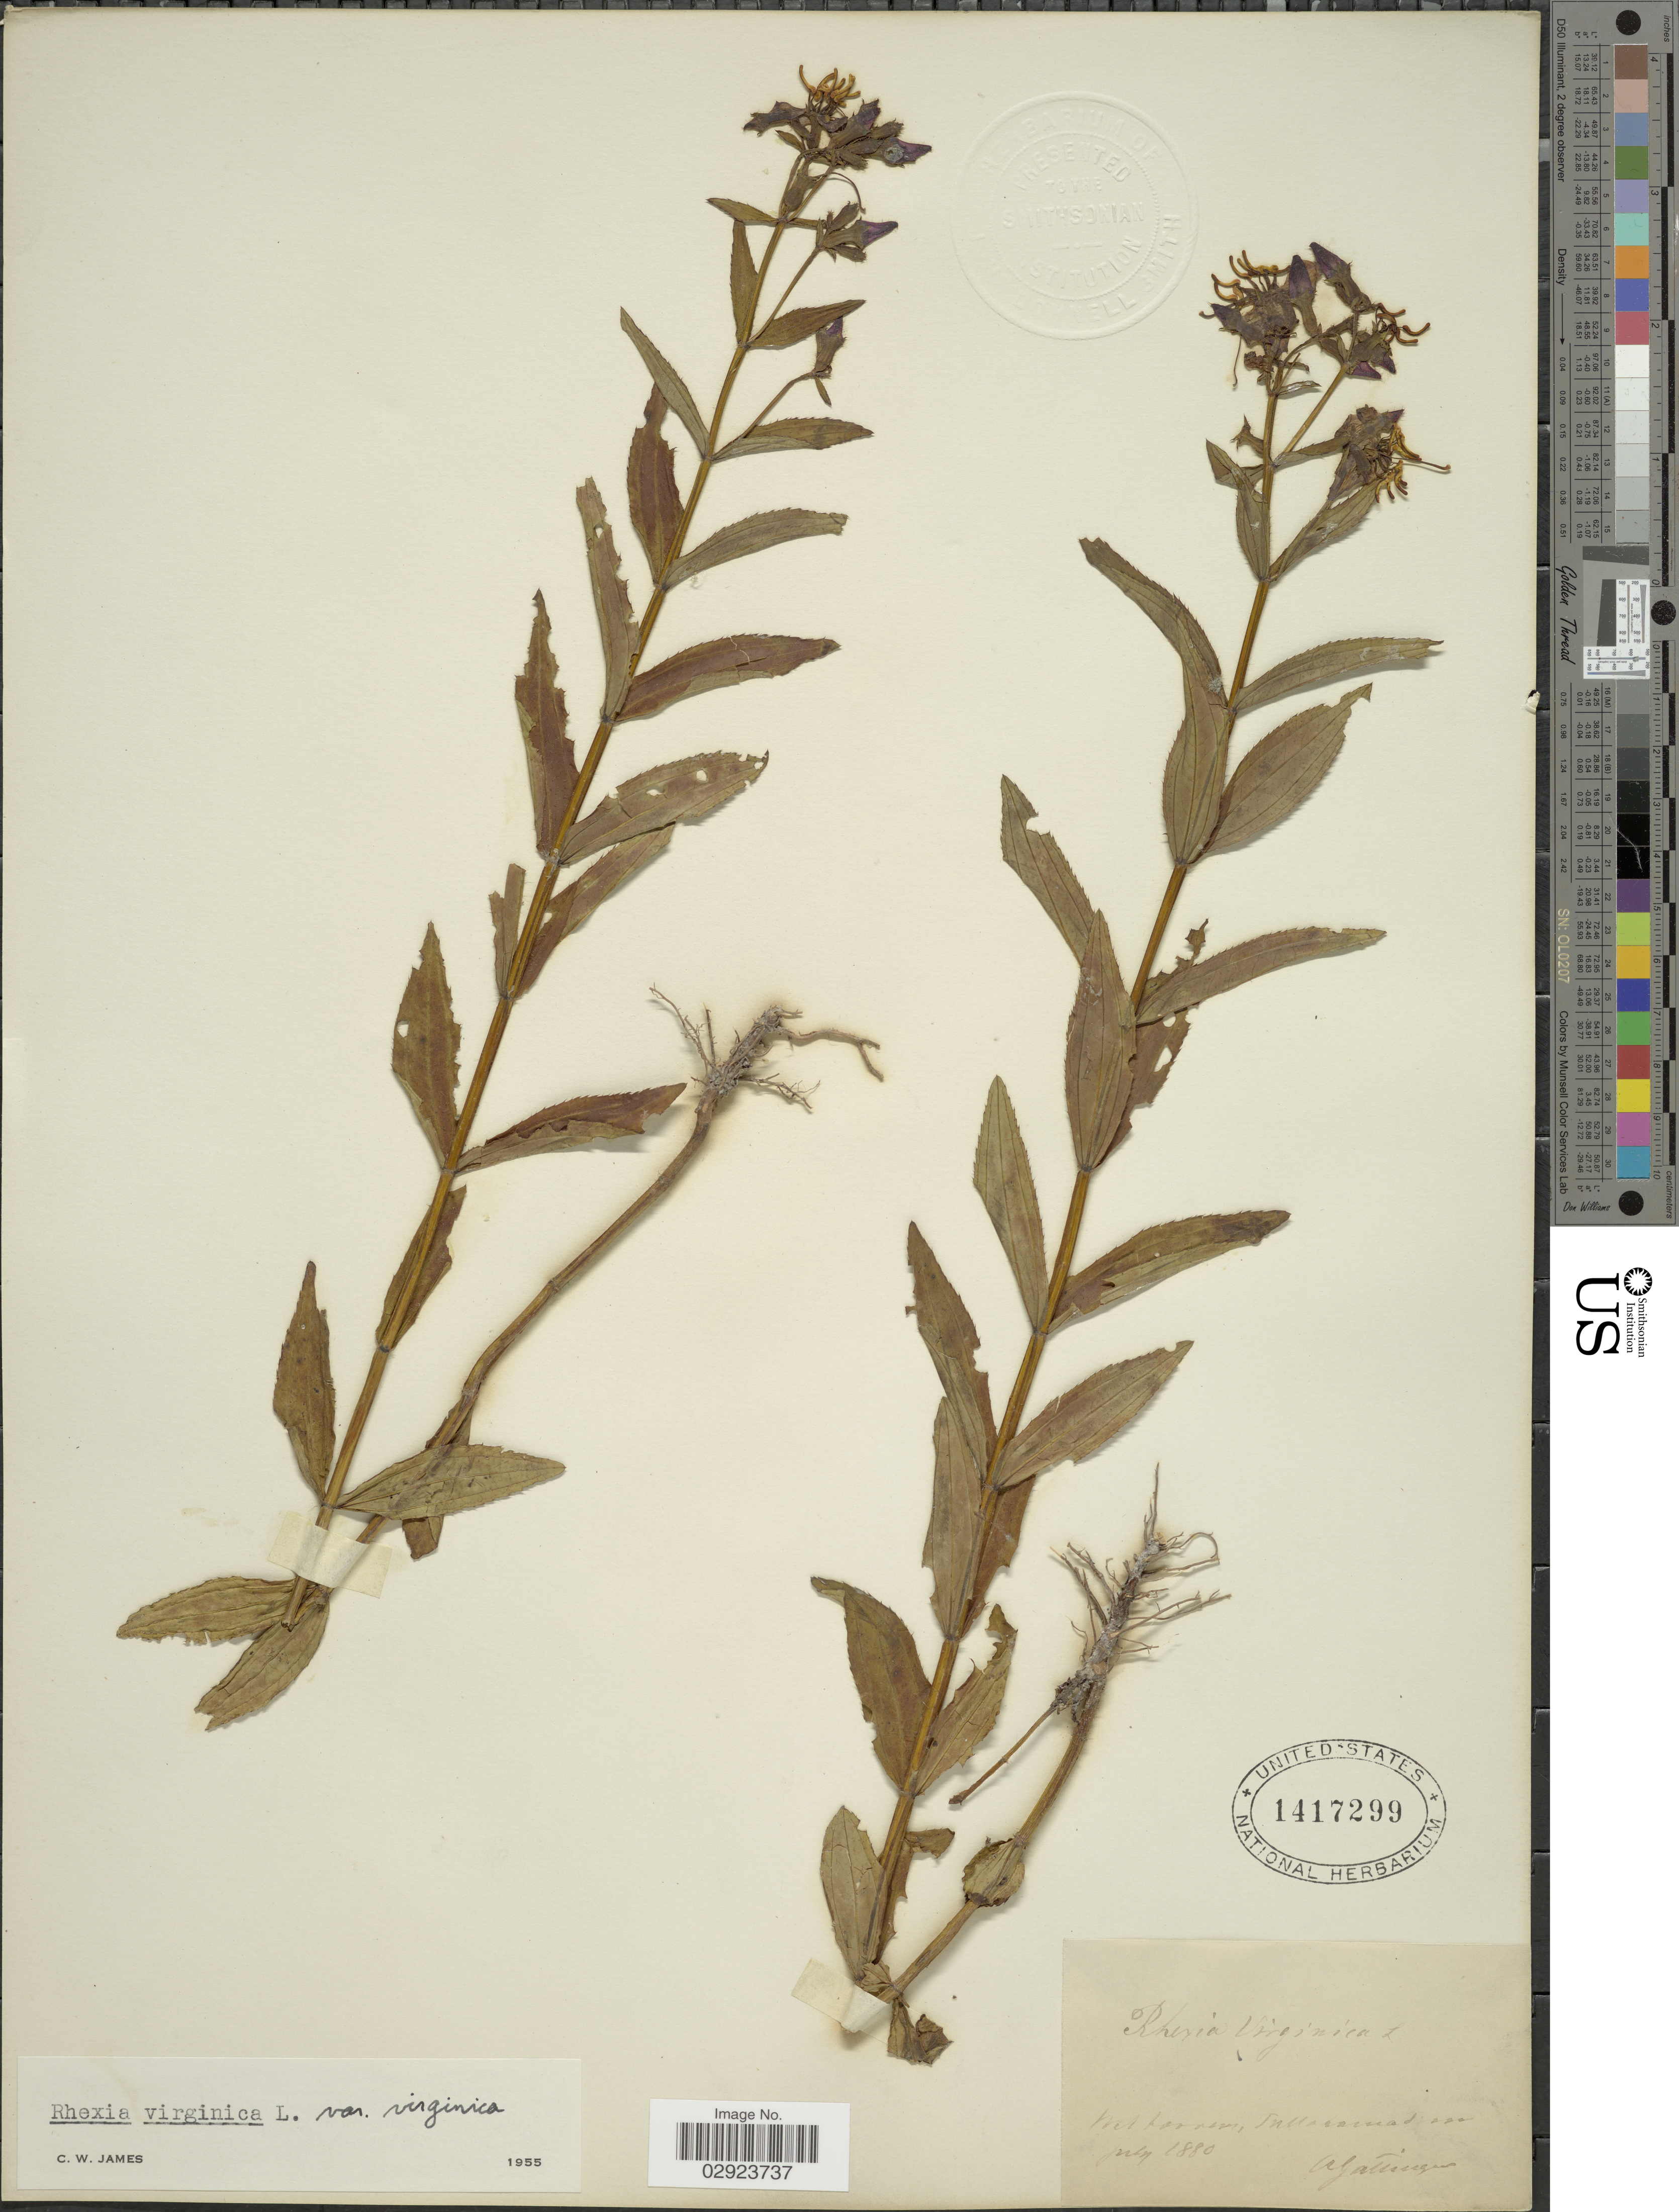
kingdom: Plantae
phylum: Tracheophyta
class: Magnoliopsida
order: Myrtales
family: Melastomataceae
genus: Rhexia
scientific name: Rhexia virginica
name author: L.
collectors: A. Gattinger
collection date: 1880-07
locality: Tullanaroal [interpreted] Tm [interpreted].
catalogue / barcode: US 1417299